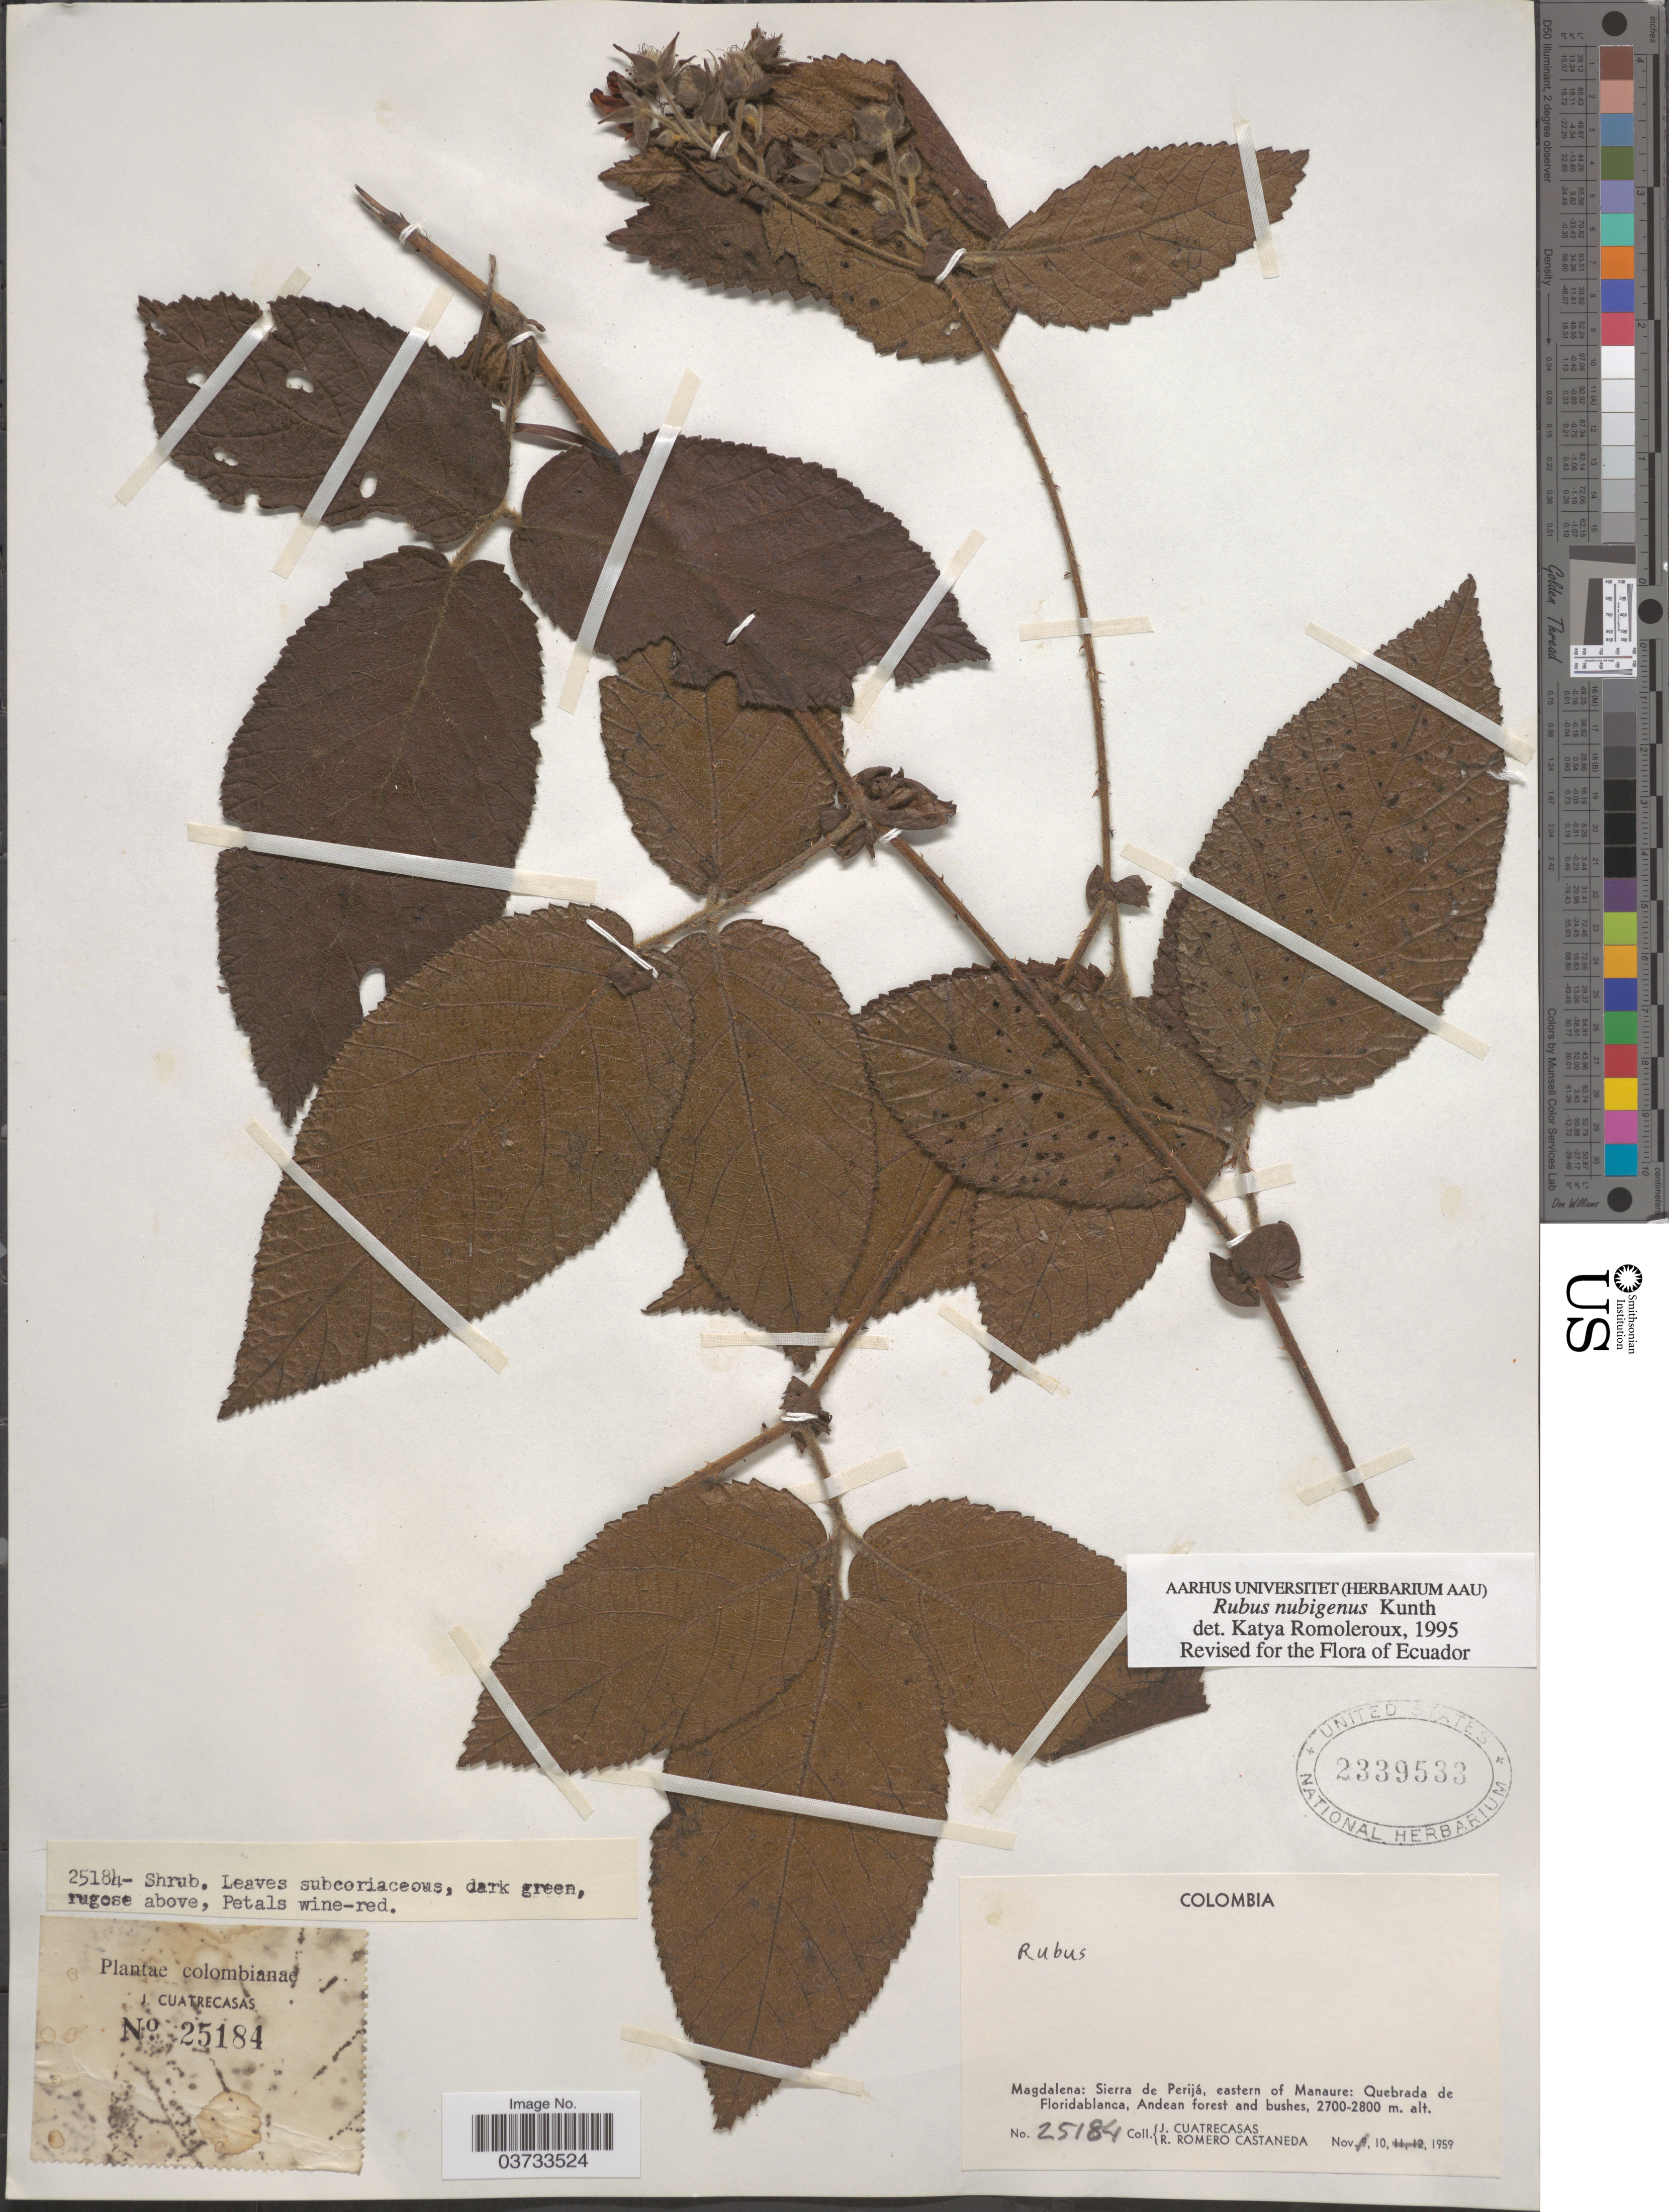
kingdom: Plantae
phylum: Tracheophyta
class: Magnoliopsida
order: Rosales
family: Rosaceae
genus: Rubus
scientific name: Rubus nubigenus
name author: Kunth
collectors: J. Cuatrecasas & R. Romero Castañeda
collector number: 25184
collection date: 1959-11-10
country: Colombia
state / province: Magdalena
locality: Sierra de Perijá, eastern of Manaure: Quebrada de Floridablanca, Andean forest and bushes.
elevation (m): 2700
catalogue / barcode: US 2339533